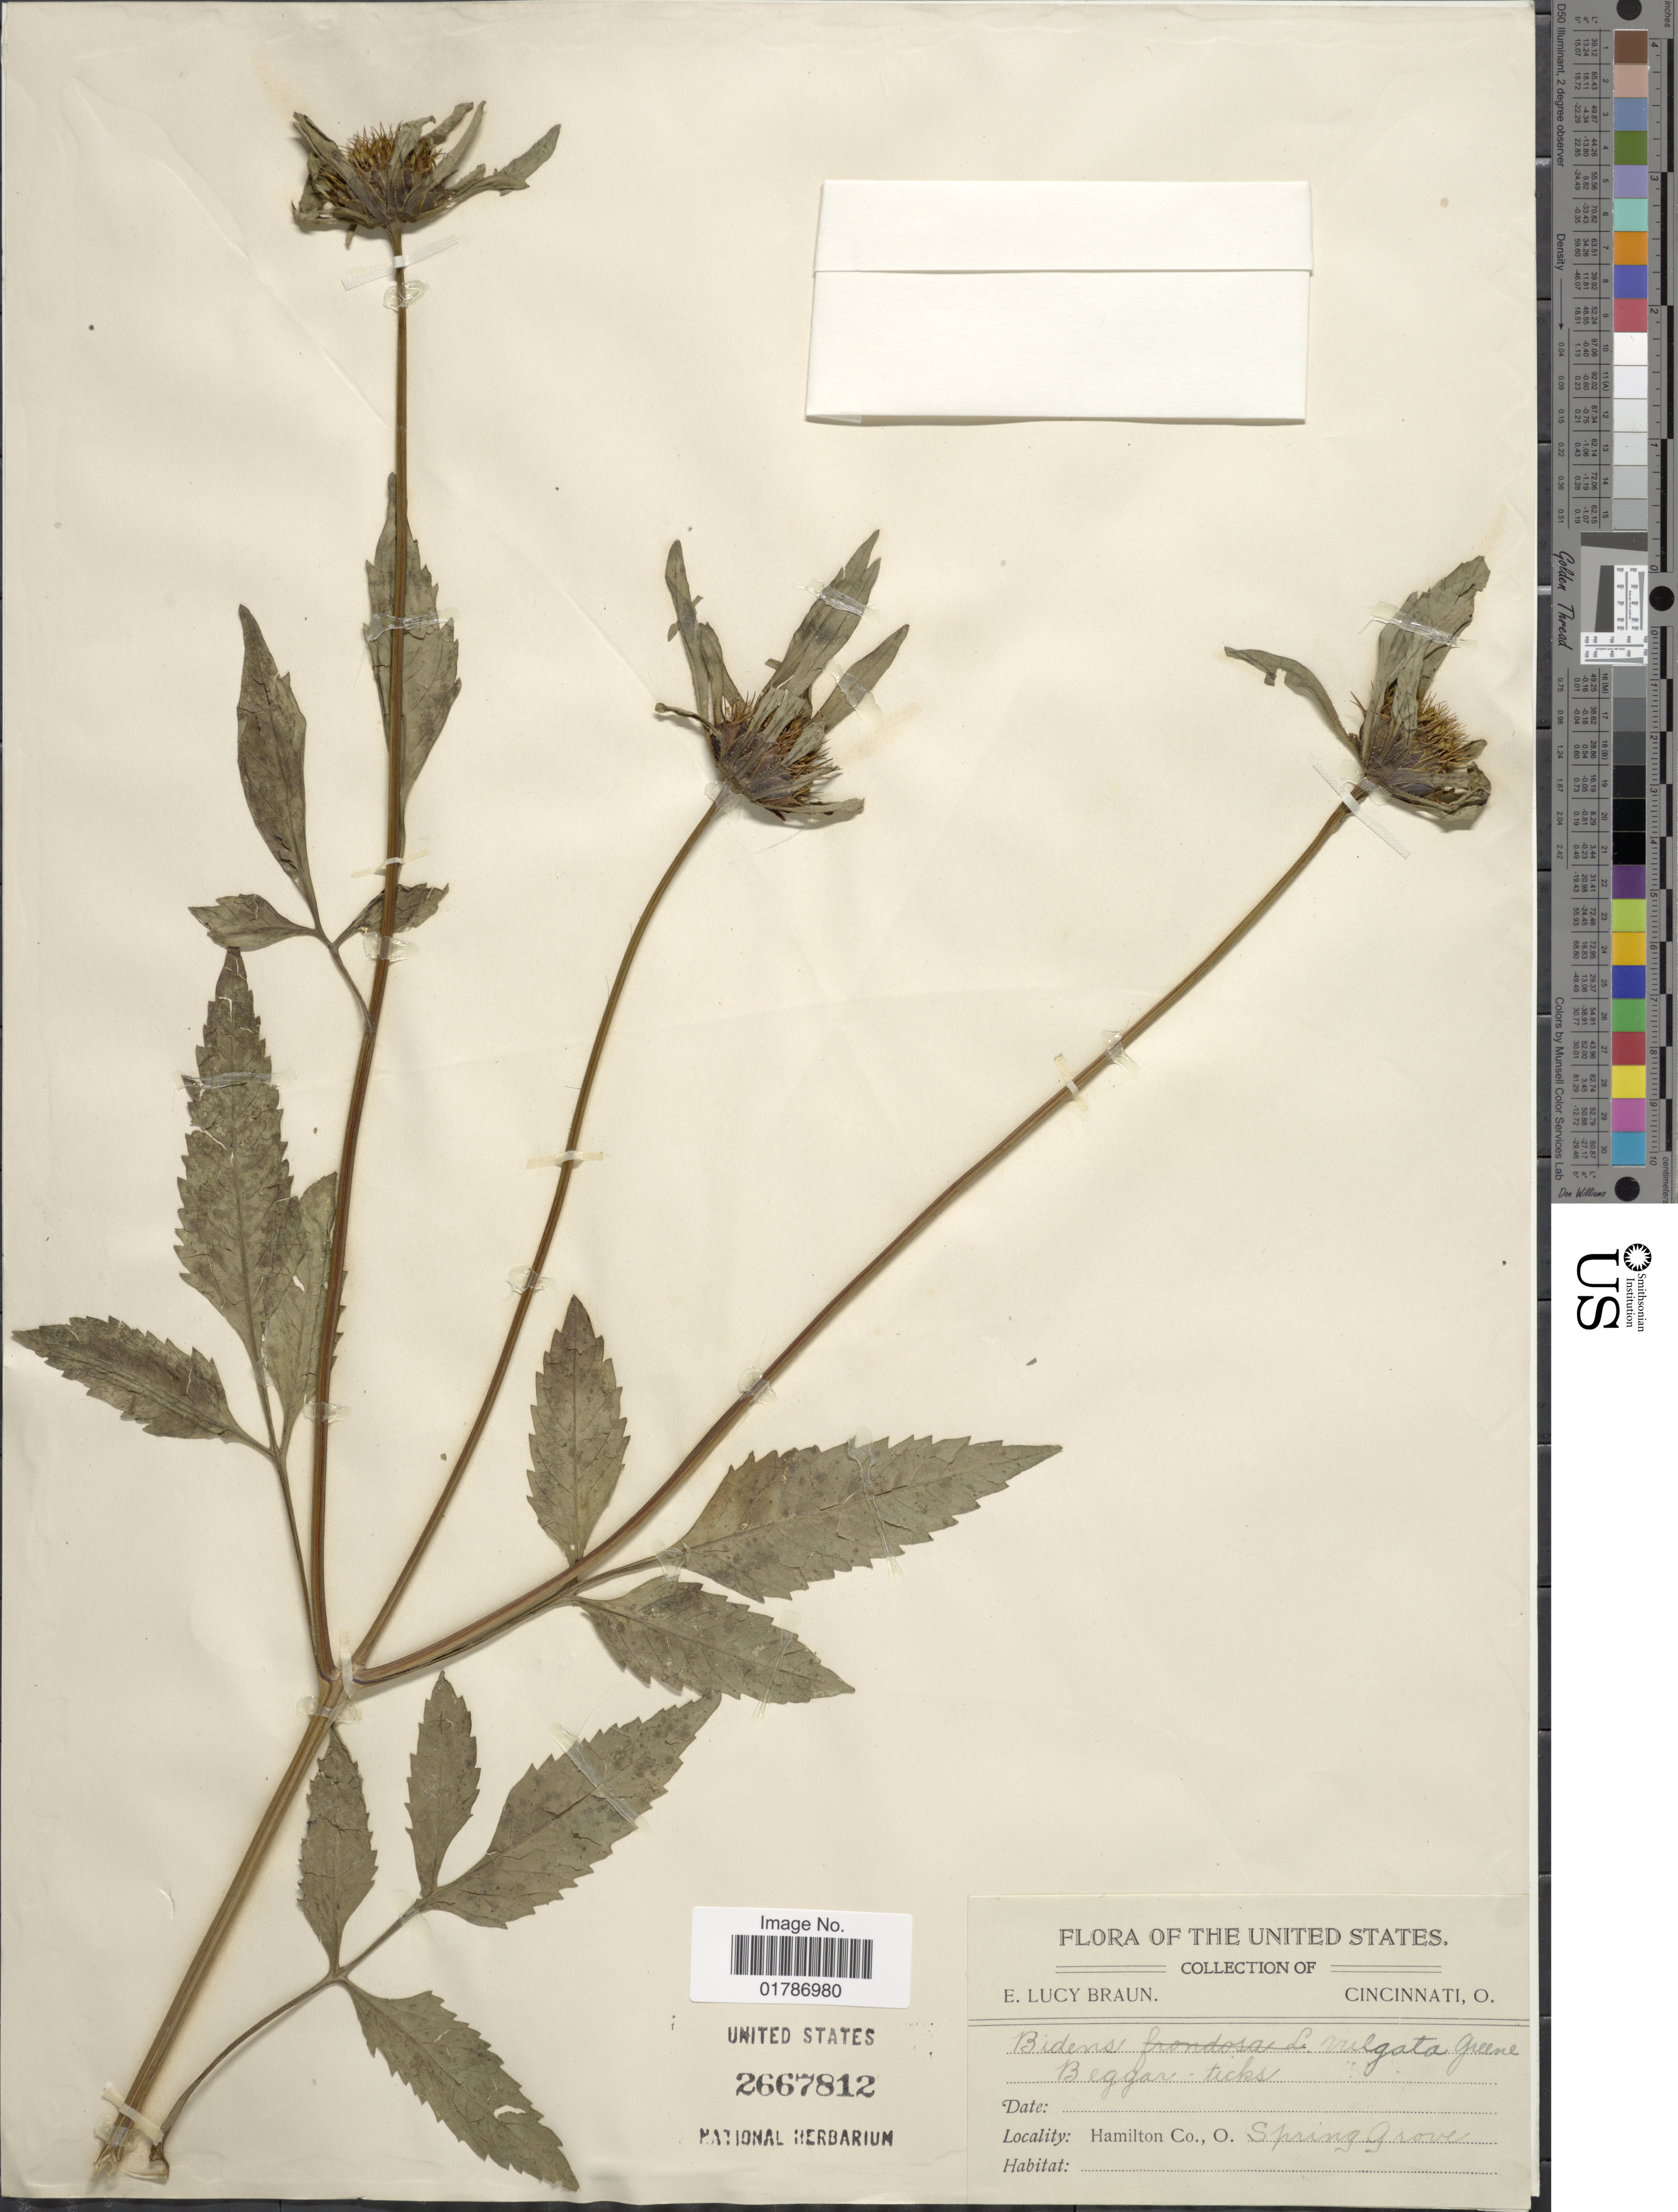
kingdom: Plantae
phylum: Tracheophyta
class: Magnoliopsida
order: Asterales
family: Asteraceae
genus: Bidens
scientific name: Bidens vulgata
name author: Greene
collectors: E. L. Braun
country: United States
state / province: Ohio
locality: Hamilton Co., O., Spring Grove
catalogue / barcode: US 2667812